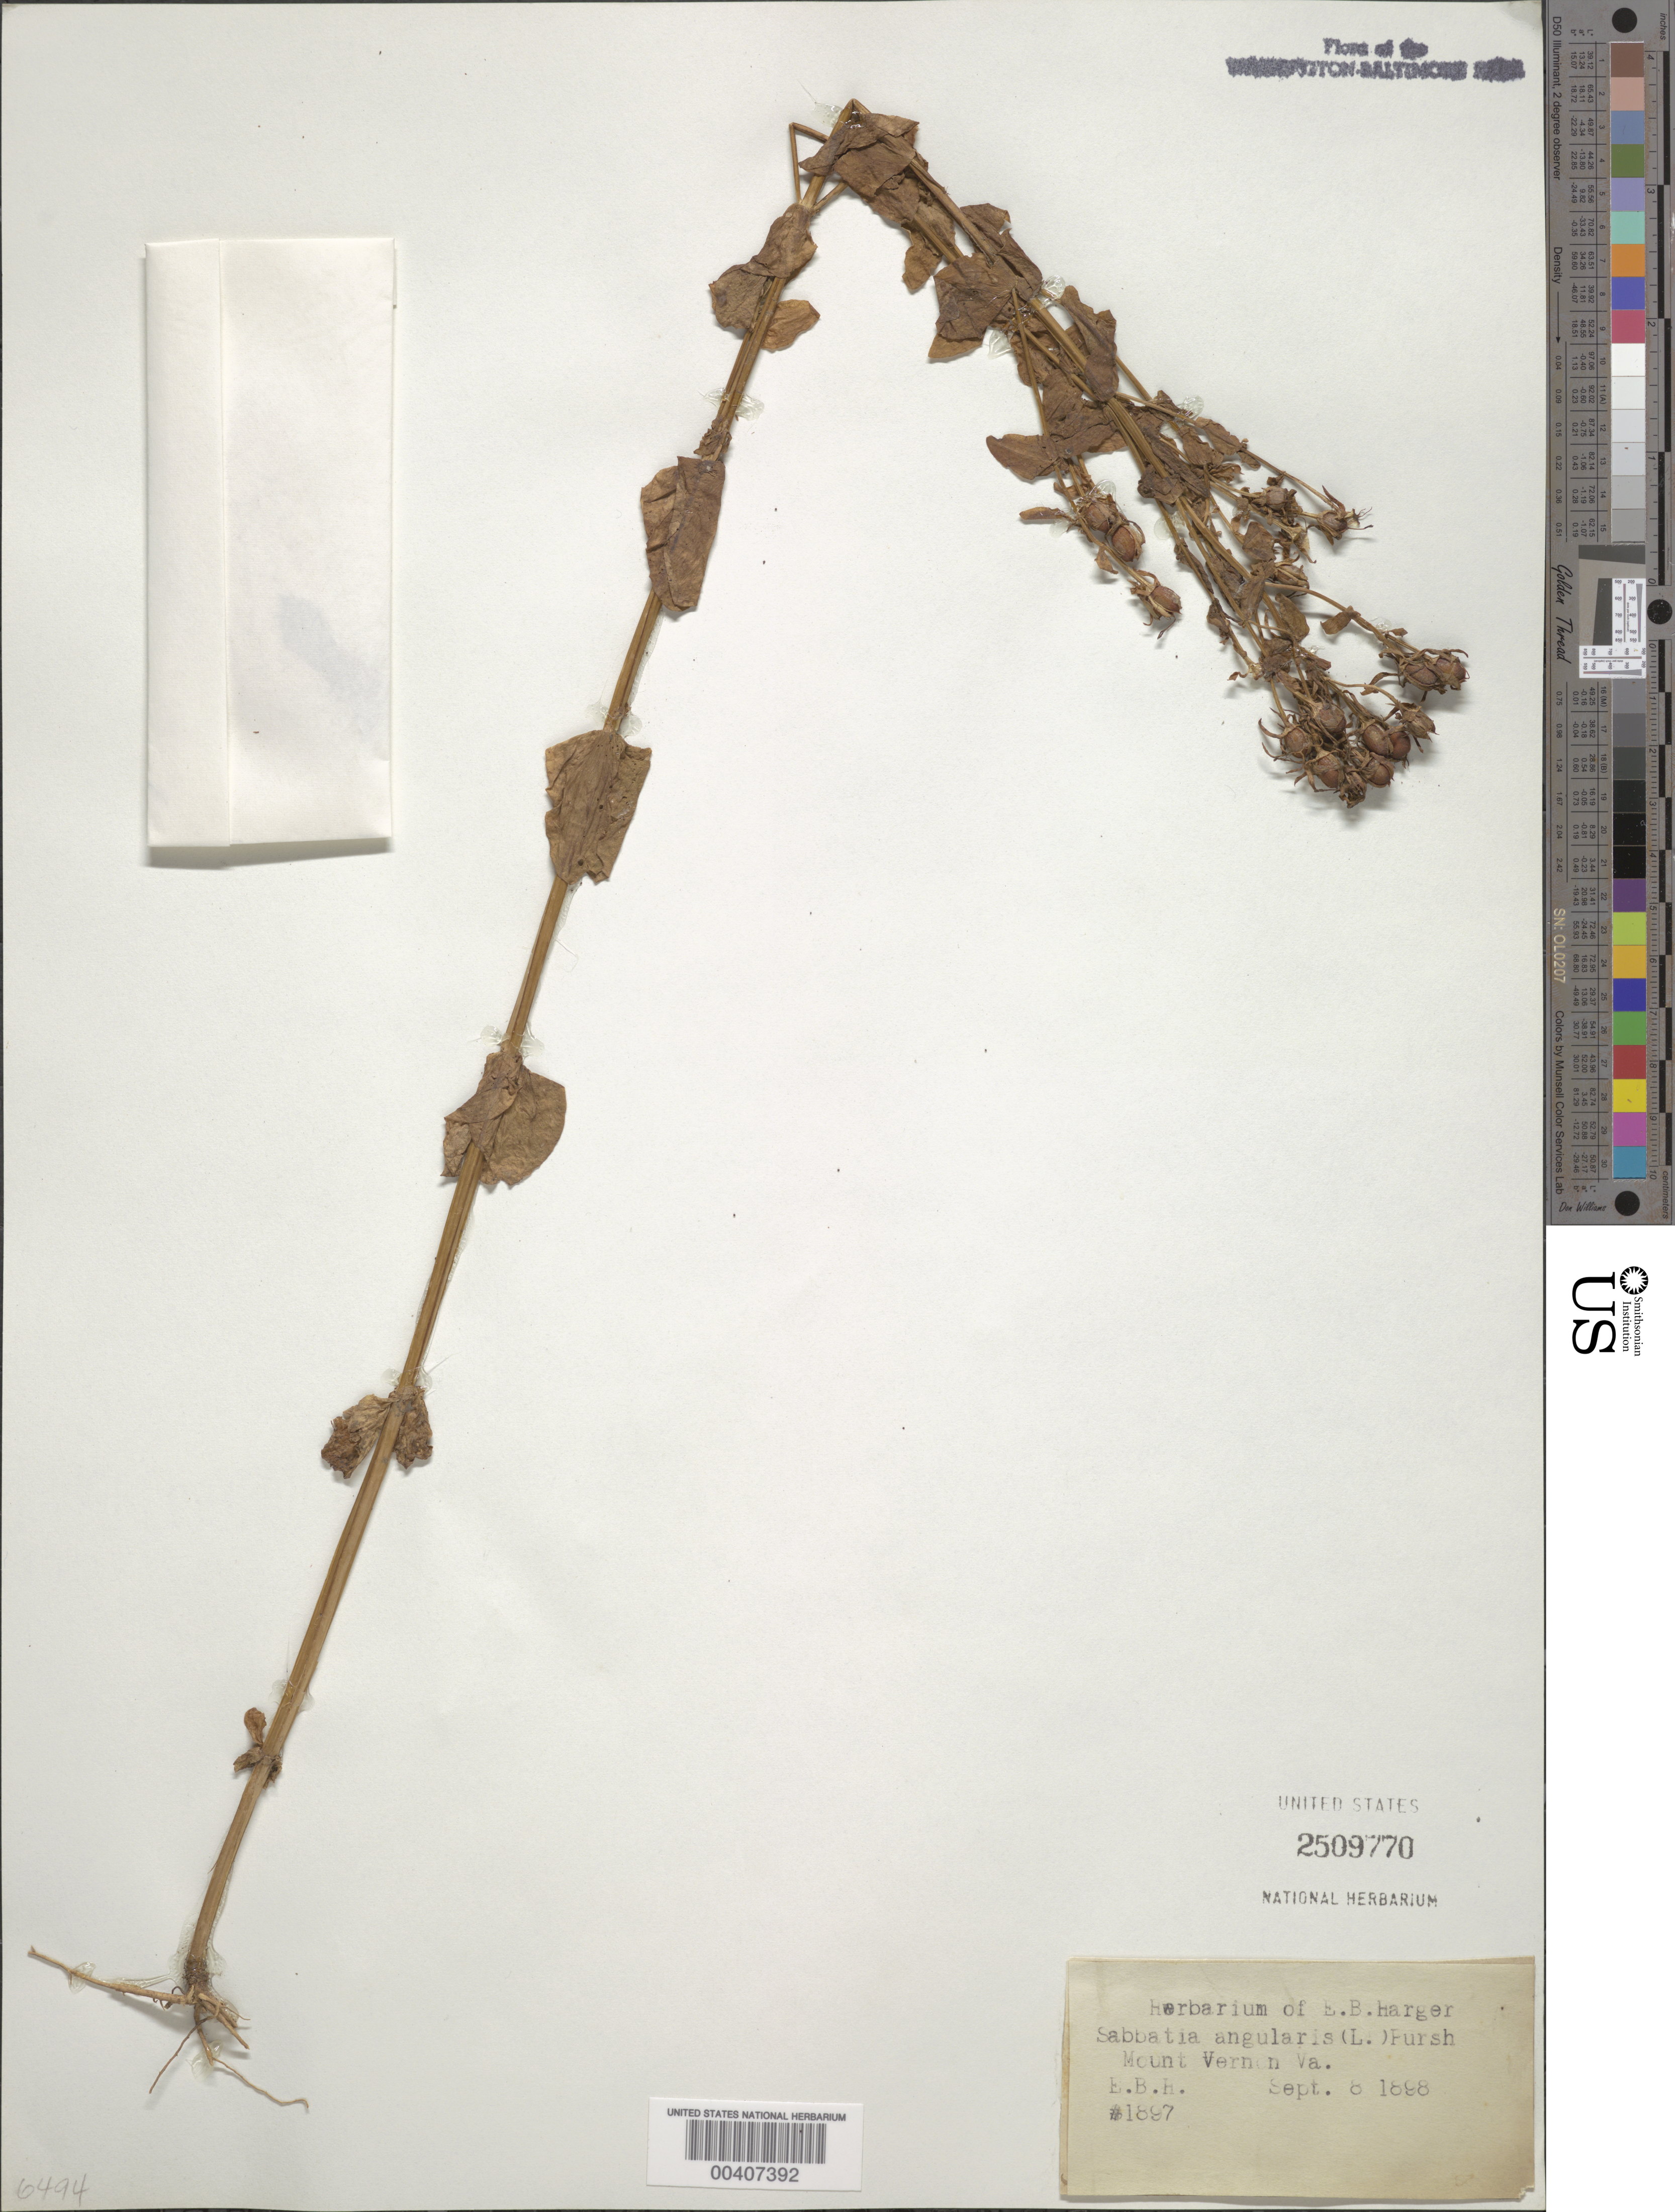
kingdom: Plantae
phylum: Tracheophyta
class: Magnoliopsida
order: Gentianales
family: Gentianaceae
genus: Sabatia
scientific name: Sabatia angularis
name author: (L.) Pursh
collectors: E. B. Harger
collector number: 1897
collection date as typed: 08 Sep 1898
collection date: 1898-09-08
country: United States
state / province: Virginia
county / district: Fairfax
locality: Mount Vernon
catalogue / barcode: US 2509770